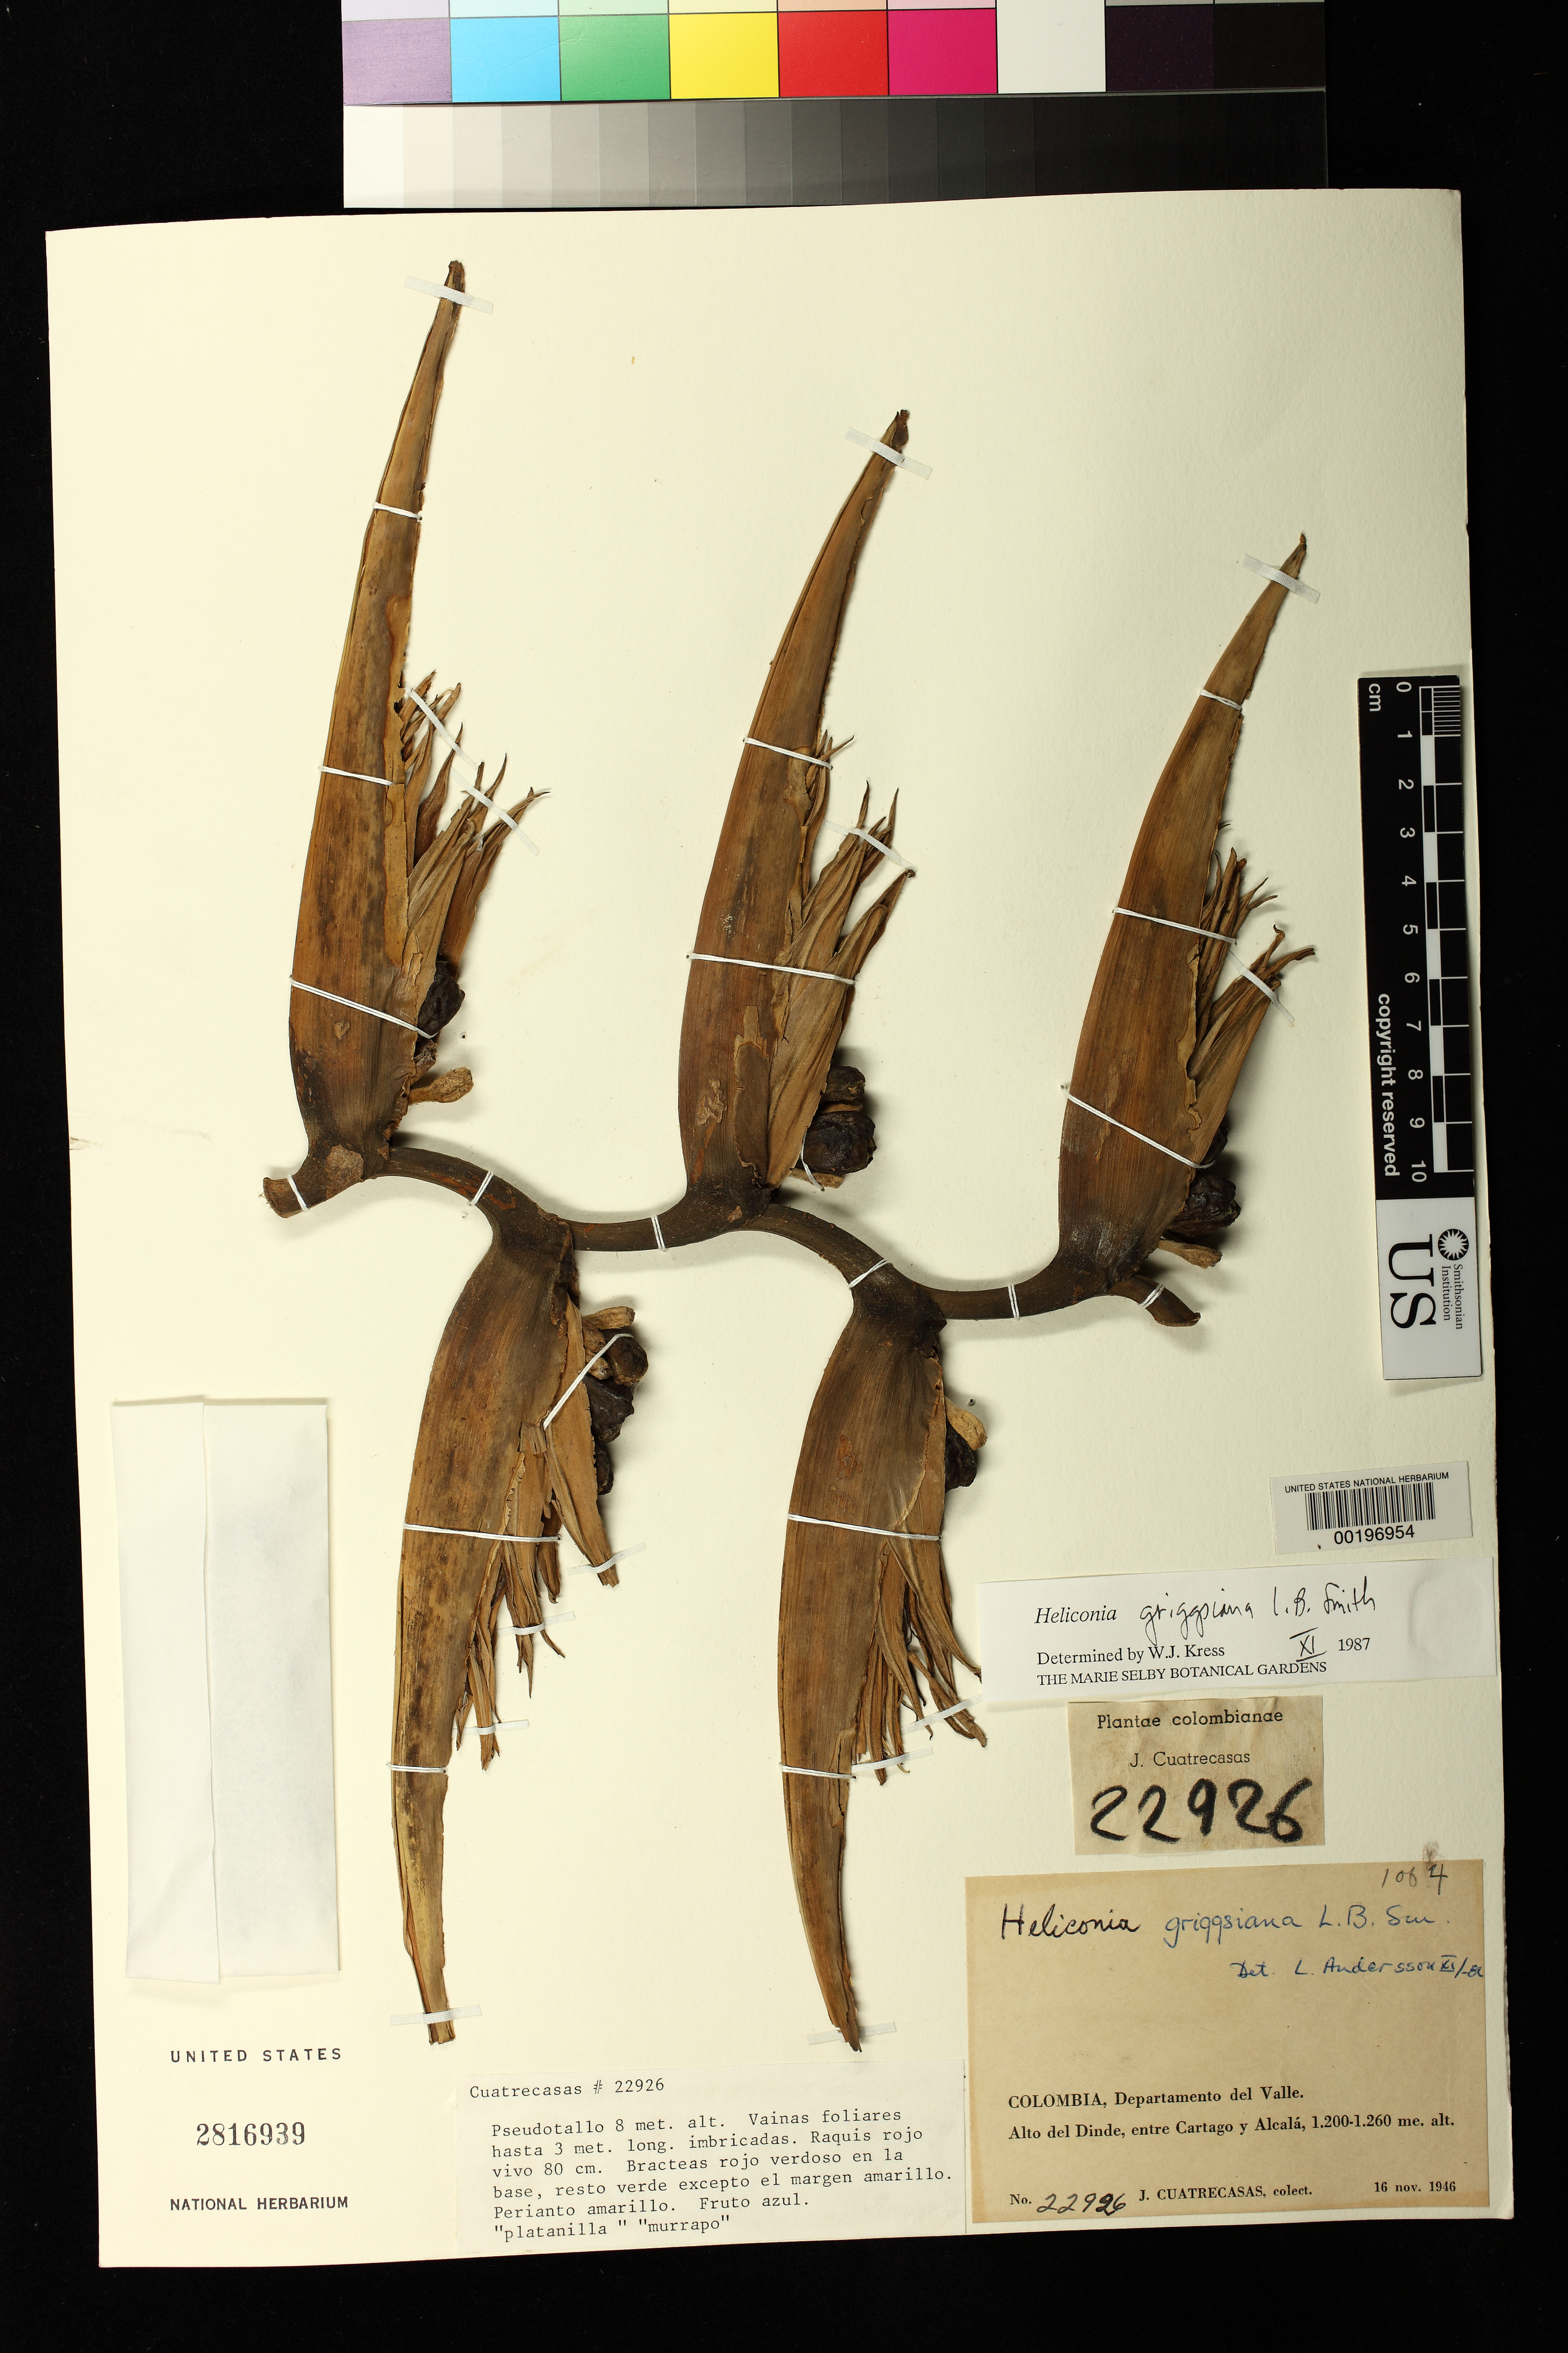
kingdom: Plantae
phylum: Tracheophyta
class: Liliopsida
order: Zingiberales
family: Heliconiaceae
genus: Heliconia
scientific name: Heliconia griggsiana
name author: L.B. Sm.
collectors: J. Cuatrecasas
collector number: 22926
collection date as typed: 16 Nov 1946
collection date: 1946-11-16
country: Colombia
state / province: Valle del Cauca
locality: Alto del Dinde, between Cartago and Alcala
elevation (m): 1200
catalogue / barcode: US 2816939